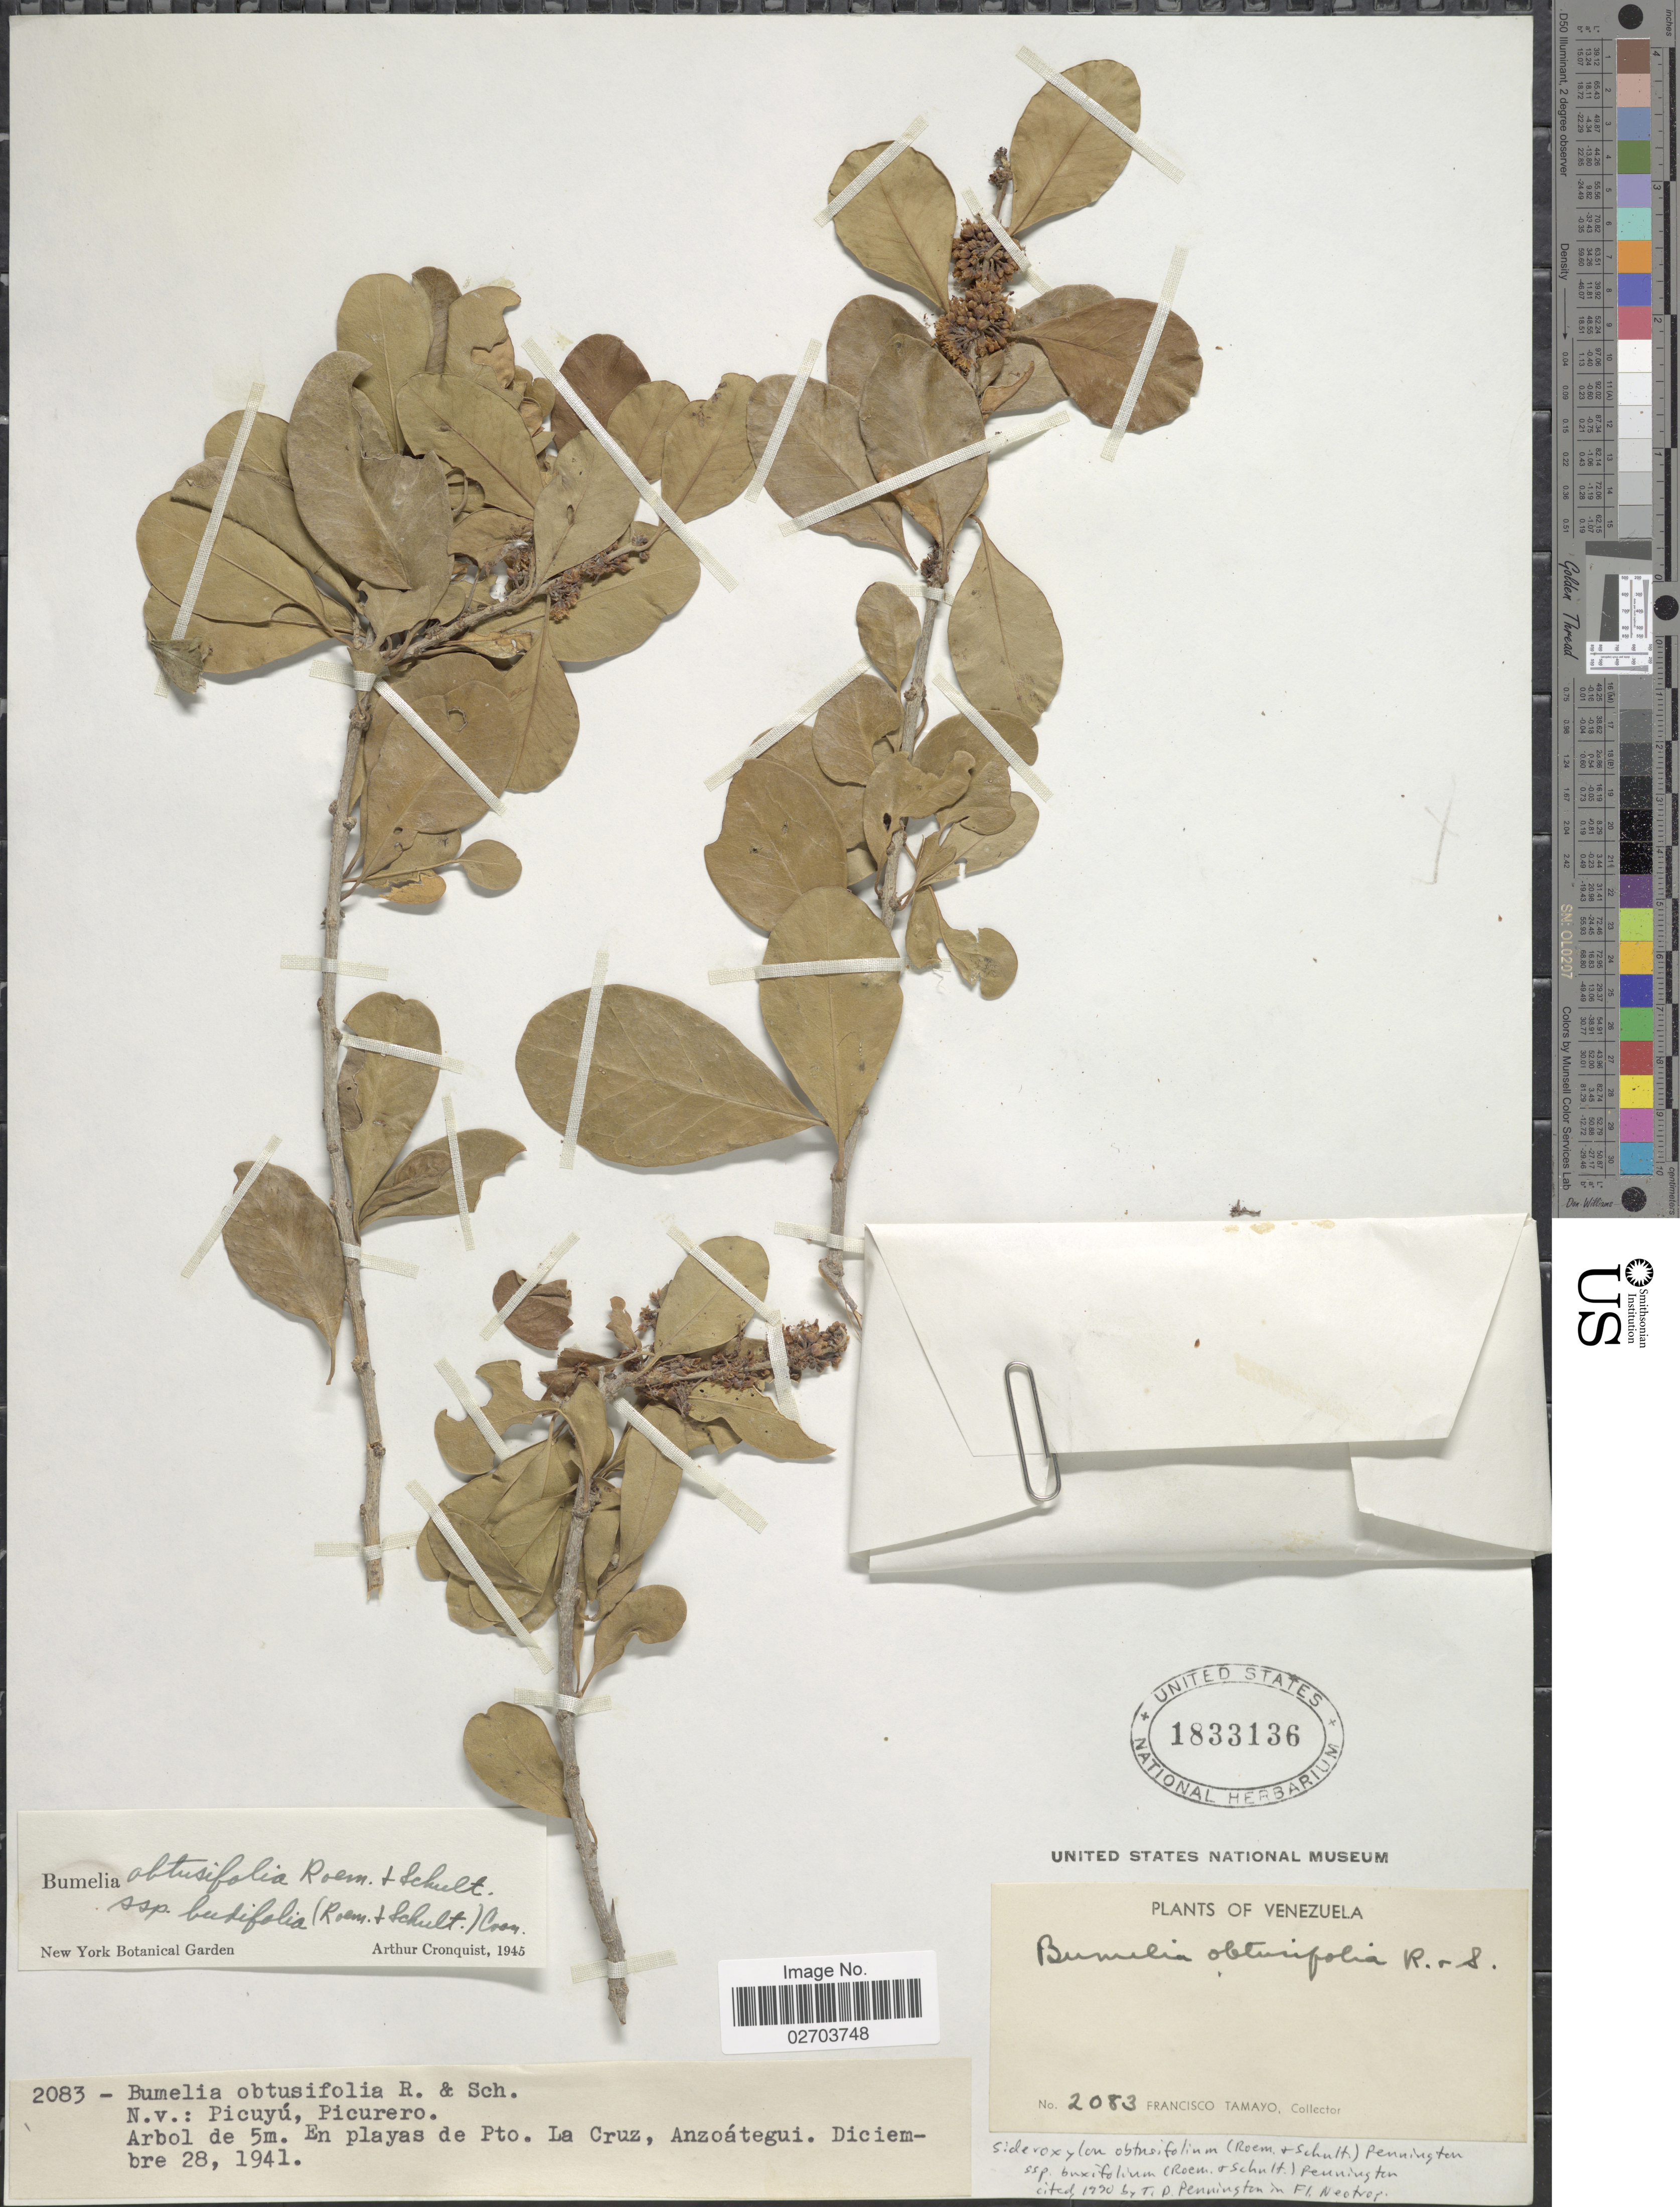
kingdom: Plantae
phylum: Tracheophyta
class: Magnoliopsida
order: Ericales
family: Sapotaceae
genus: Sideroxylon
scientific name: Sideroxylon obtusifolium subsp. buxifolium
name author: (Roem. & Schult.) T.D. Penn.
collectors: F. Tamayo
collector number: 2083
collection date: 1941-12-28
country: Venezuela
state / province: Anzoategui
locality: En playas de Pto. La Cruz.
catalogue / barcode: US 1833136